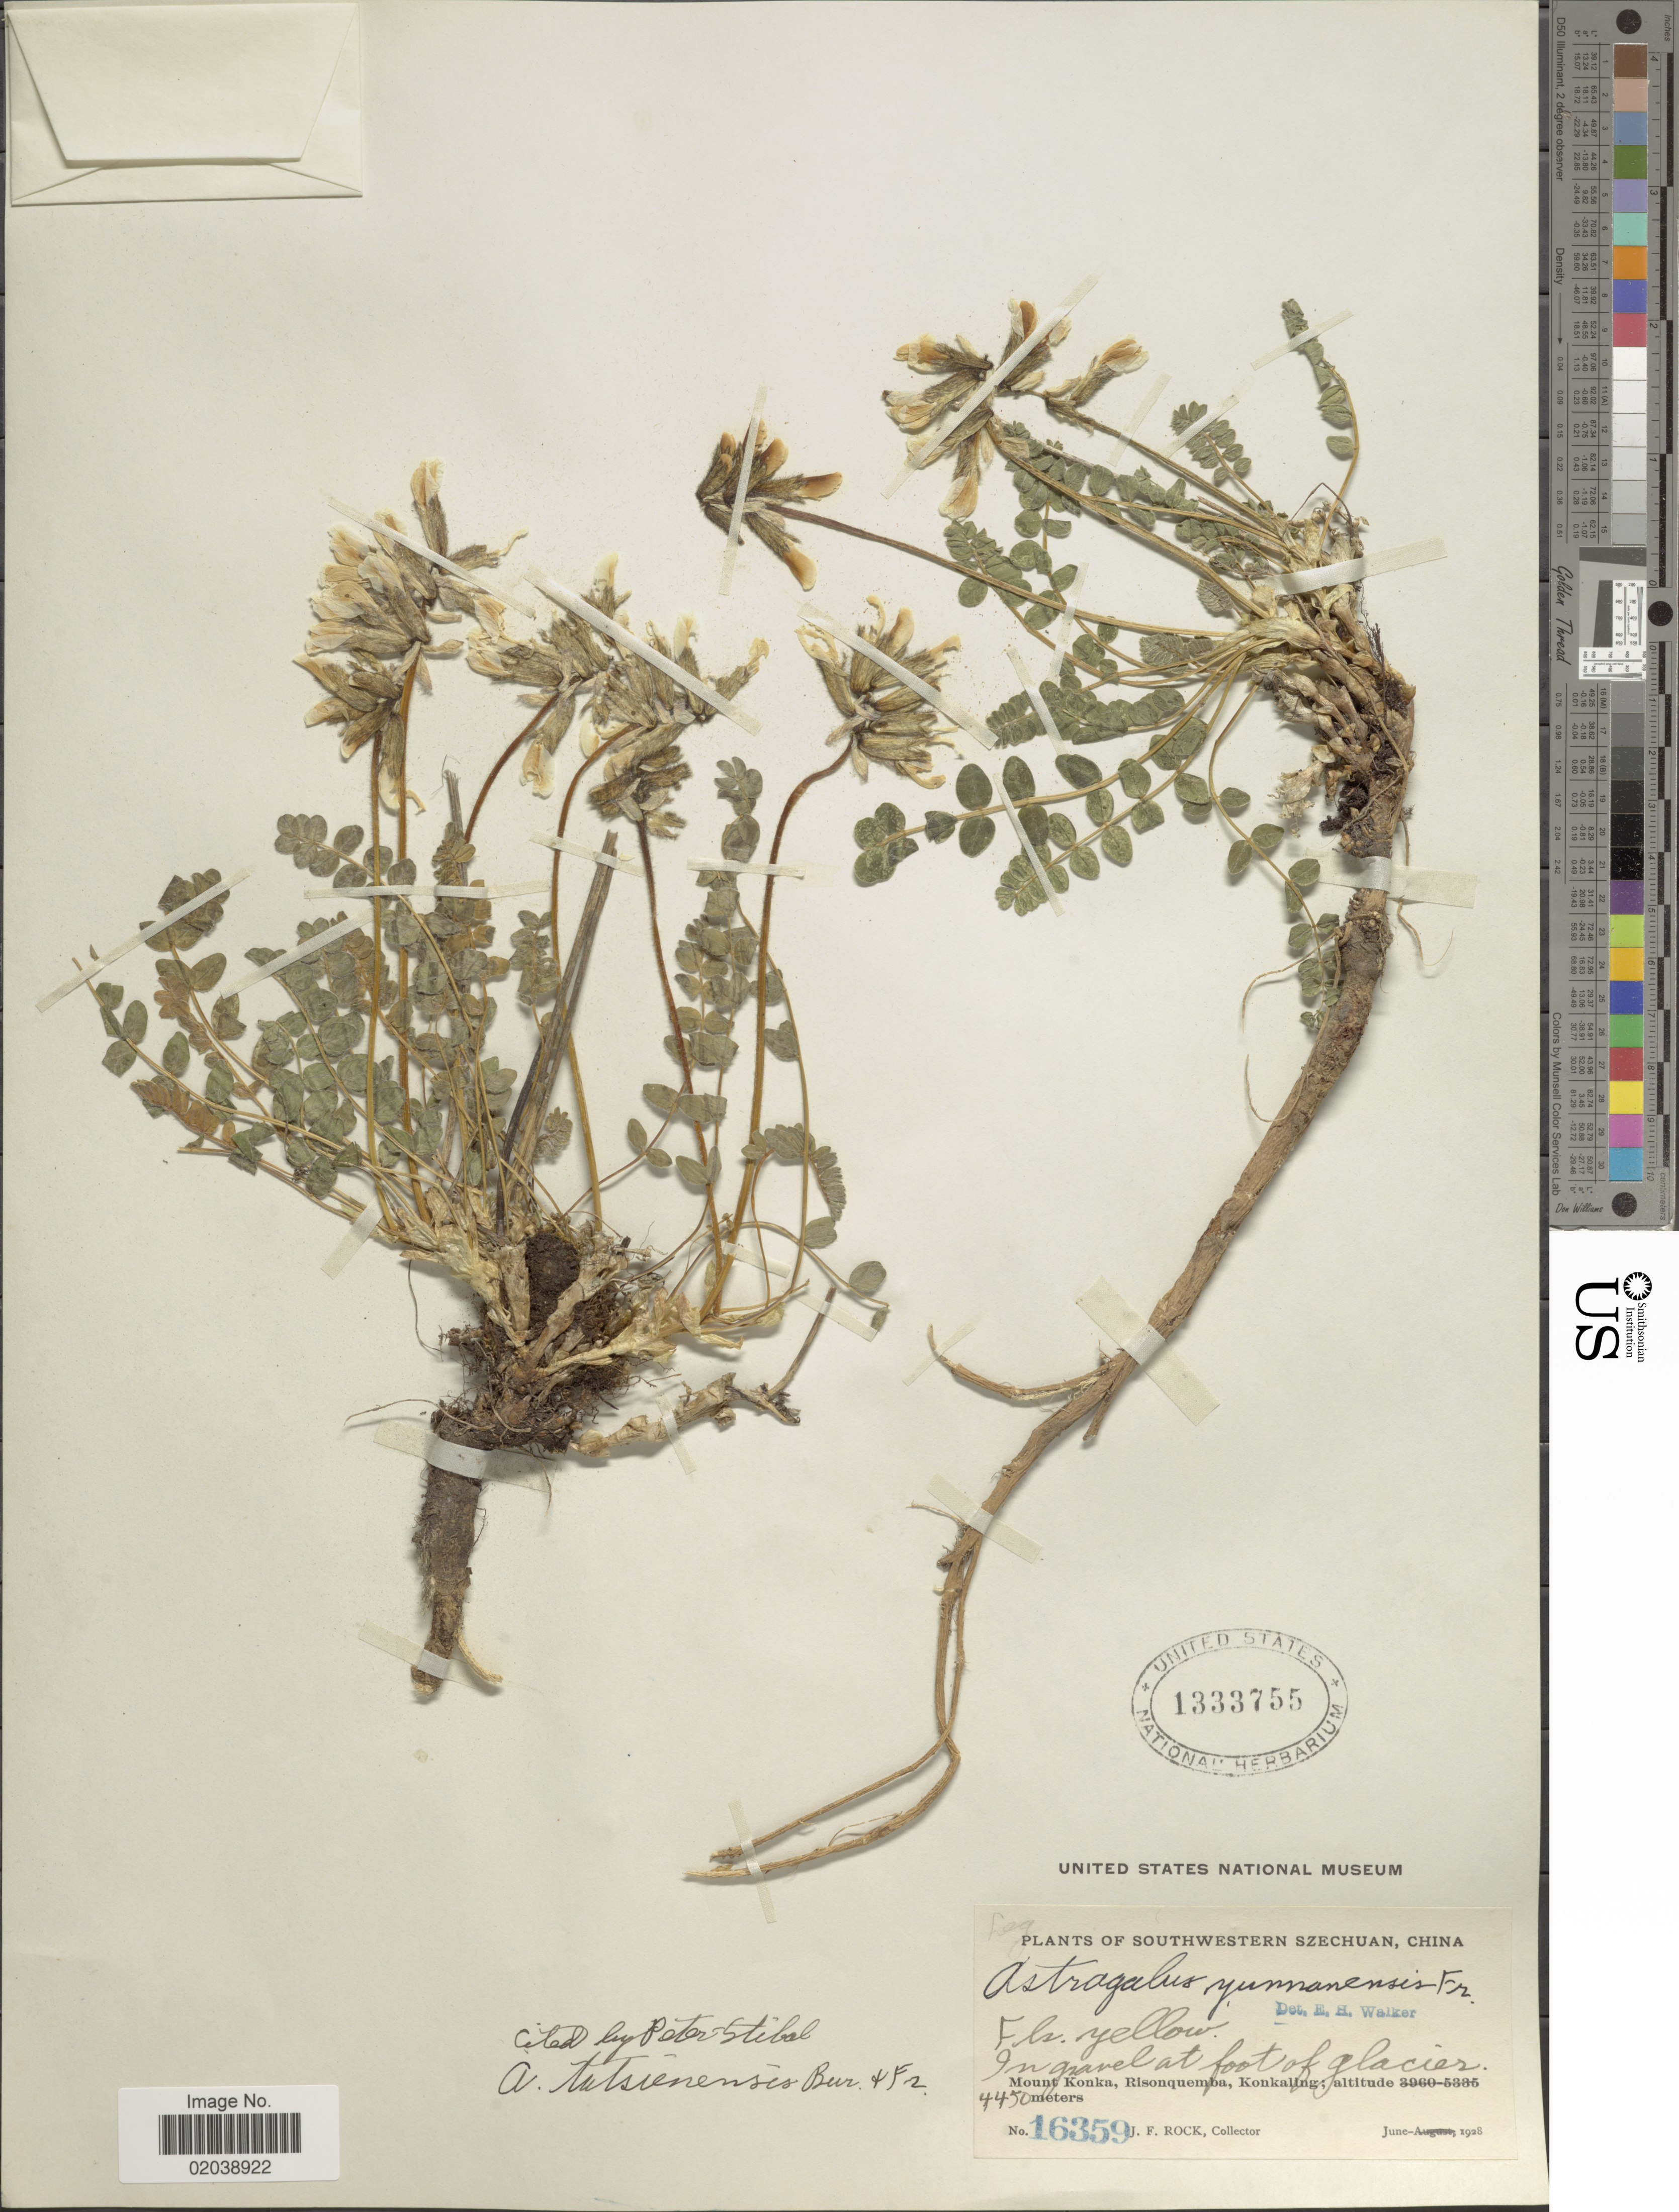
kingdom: Plantae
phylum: Tracheophyta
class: Magnoliopsida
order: Fabales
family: Fabaceae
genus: Astragalus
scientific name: Astragalus tatsiensis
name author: Bureau & Franch.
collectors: J. Rock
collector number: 16359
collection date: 1928-06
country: China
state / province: Sichuan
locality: Southwestern Szechuan, China, Mount Konka, Risonquemba, Konkaling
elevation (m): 4450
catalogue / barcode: US 1333755